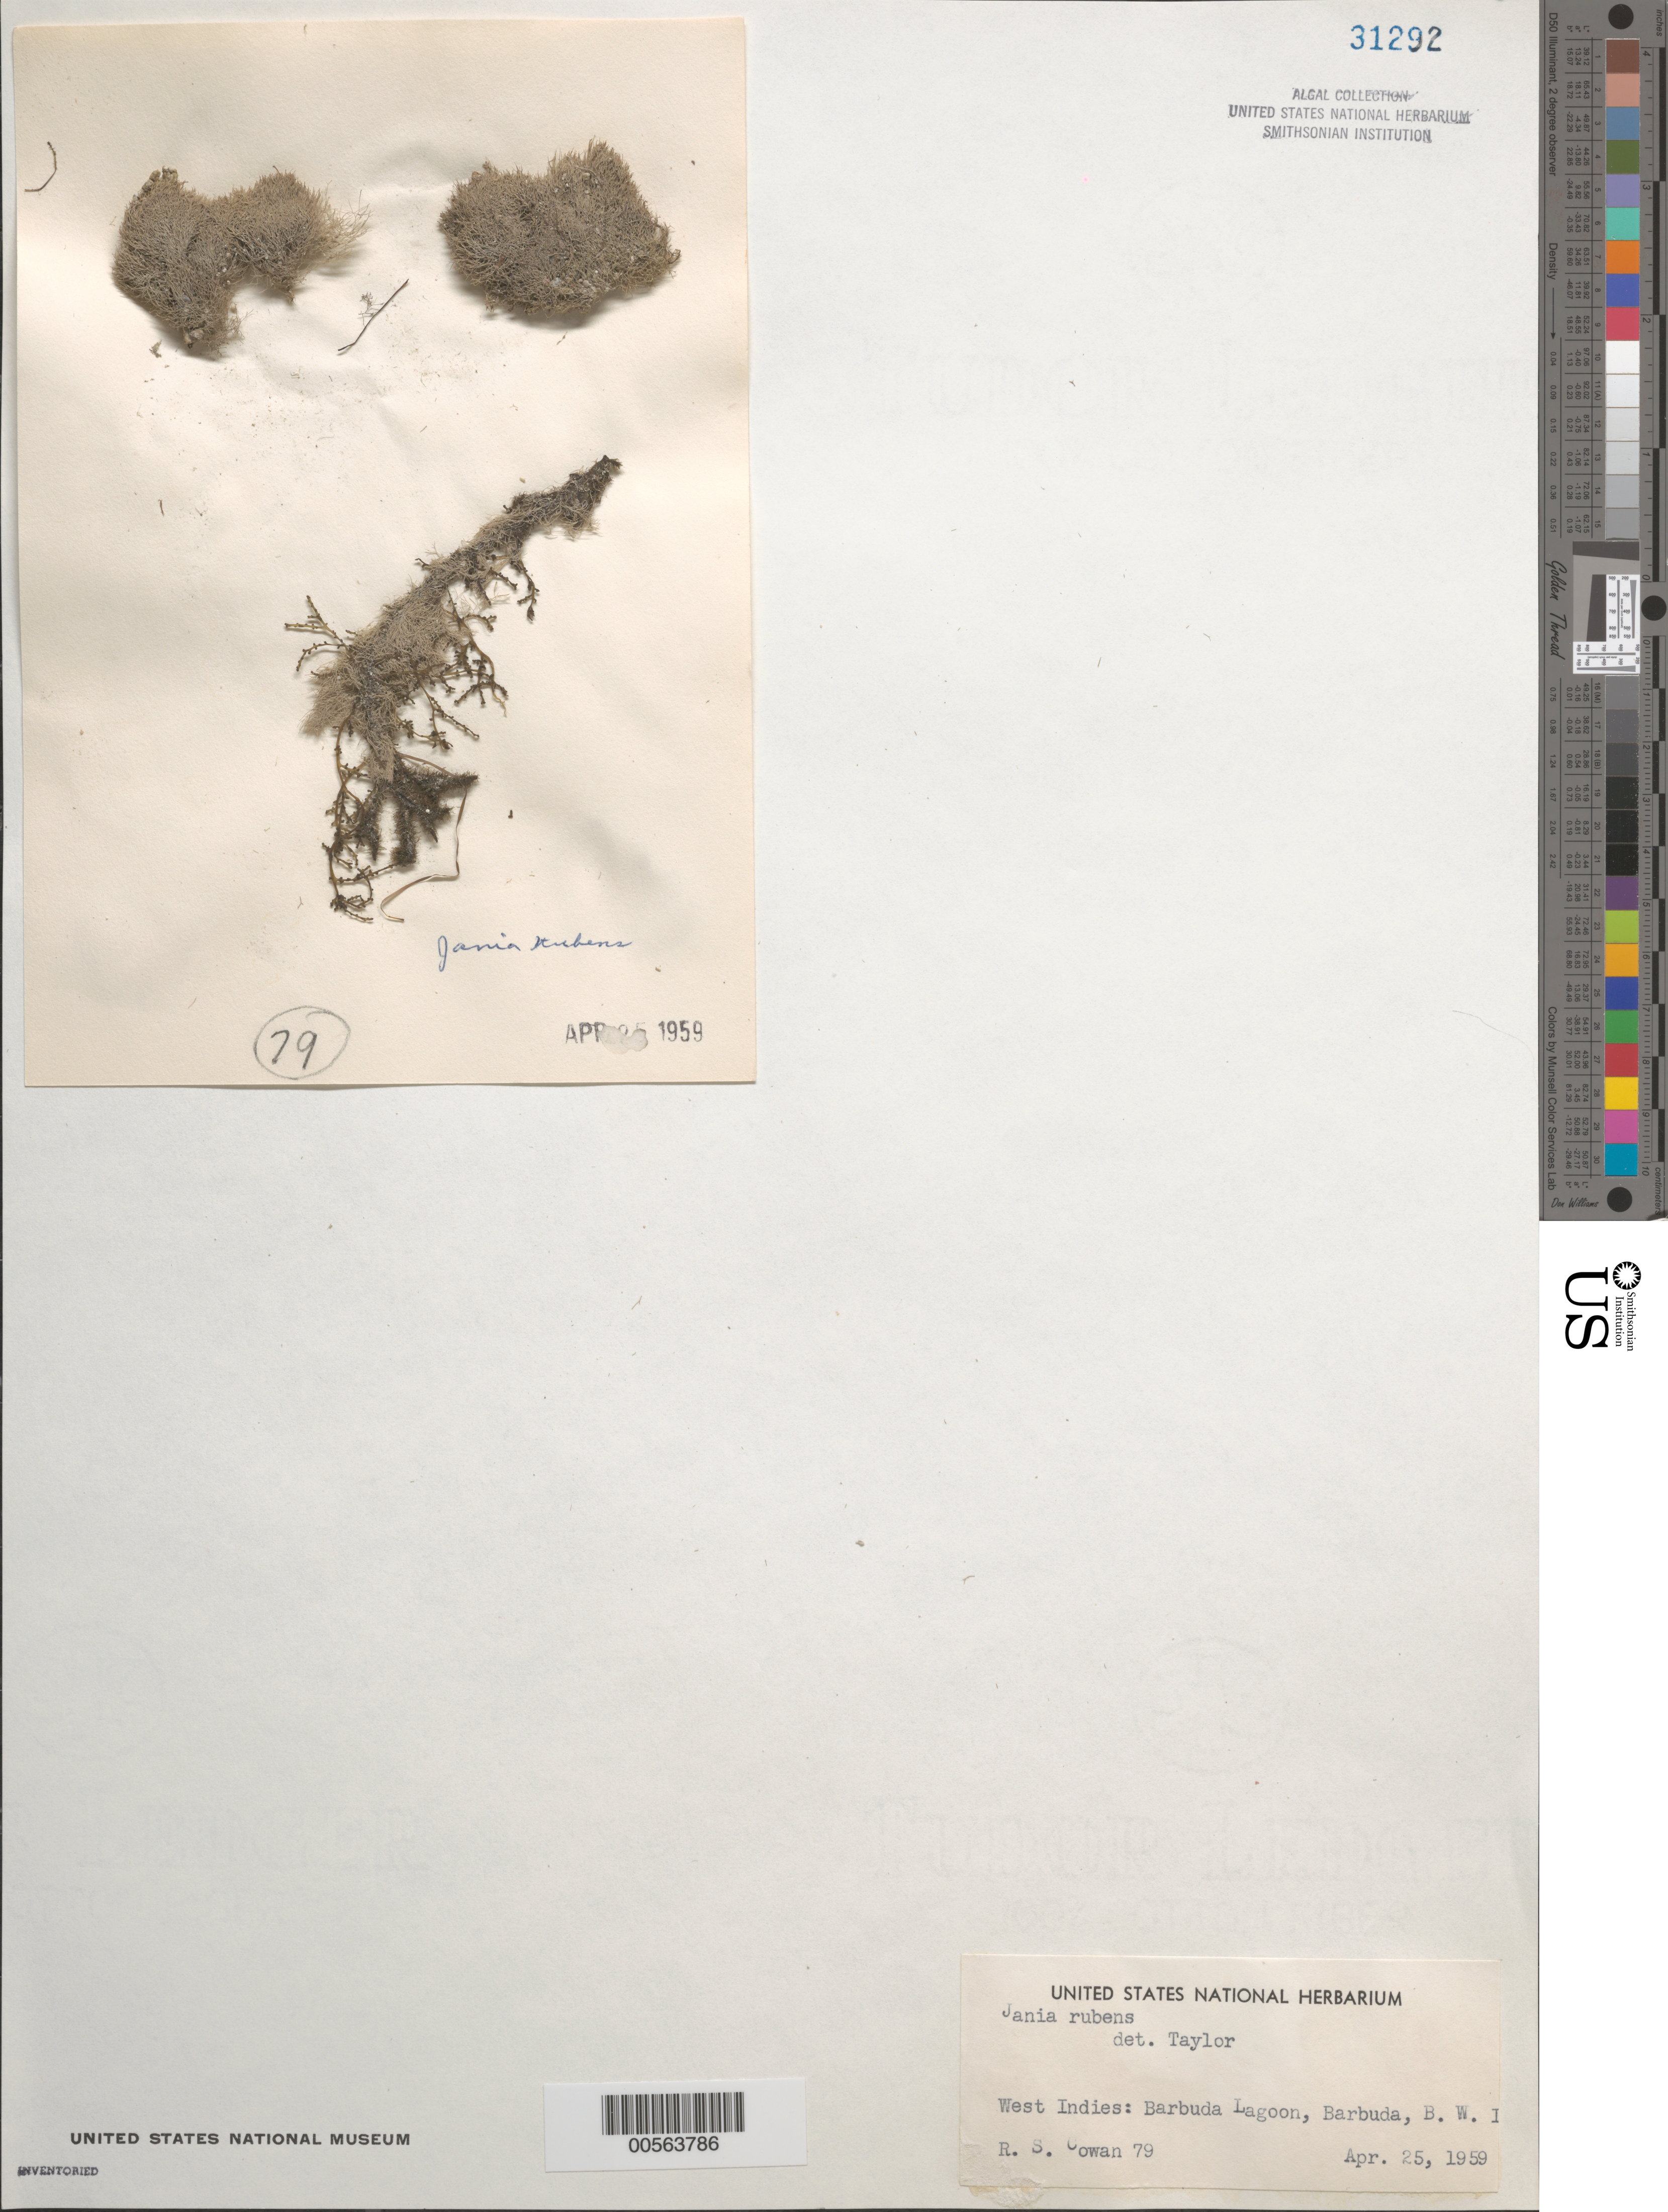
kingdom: Plantae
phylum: Rhodophyta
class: Florideophyceae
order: Corallinales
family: Corallinaceae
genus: Jania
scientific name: Jania rubens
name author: (L.) J.V.Lamouroux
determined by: Taylor, William R.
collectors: R. S. Cowan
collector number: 79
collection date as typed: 25 Apr 1959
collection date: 1959-04-25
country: Antigua and Barbuda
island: Barbuda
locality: Barbuda Lagoon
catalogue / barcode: US 31292